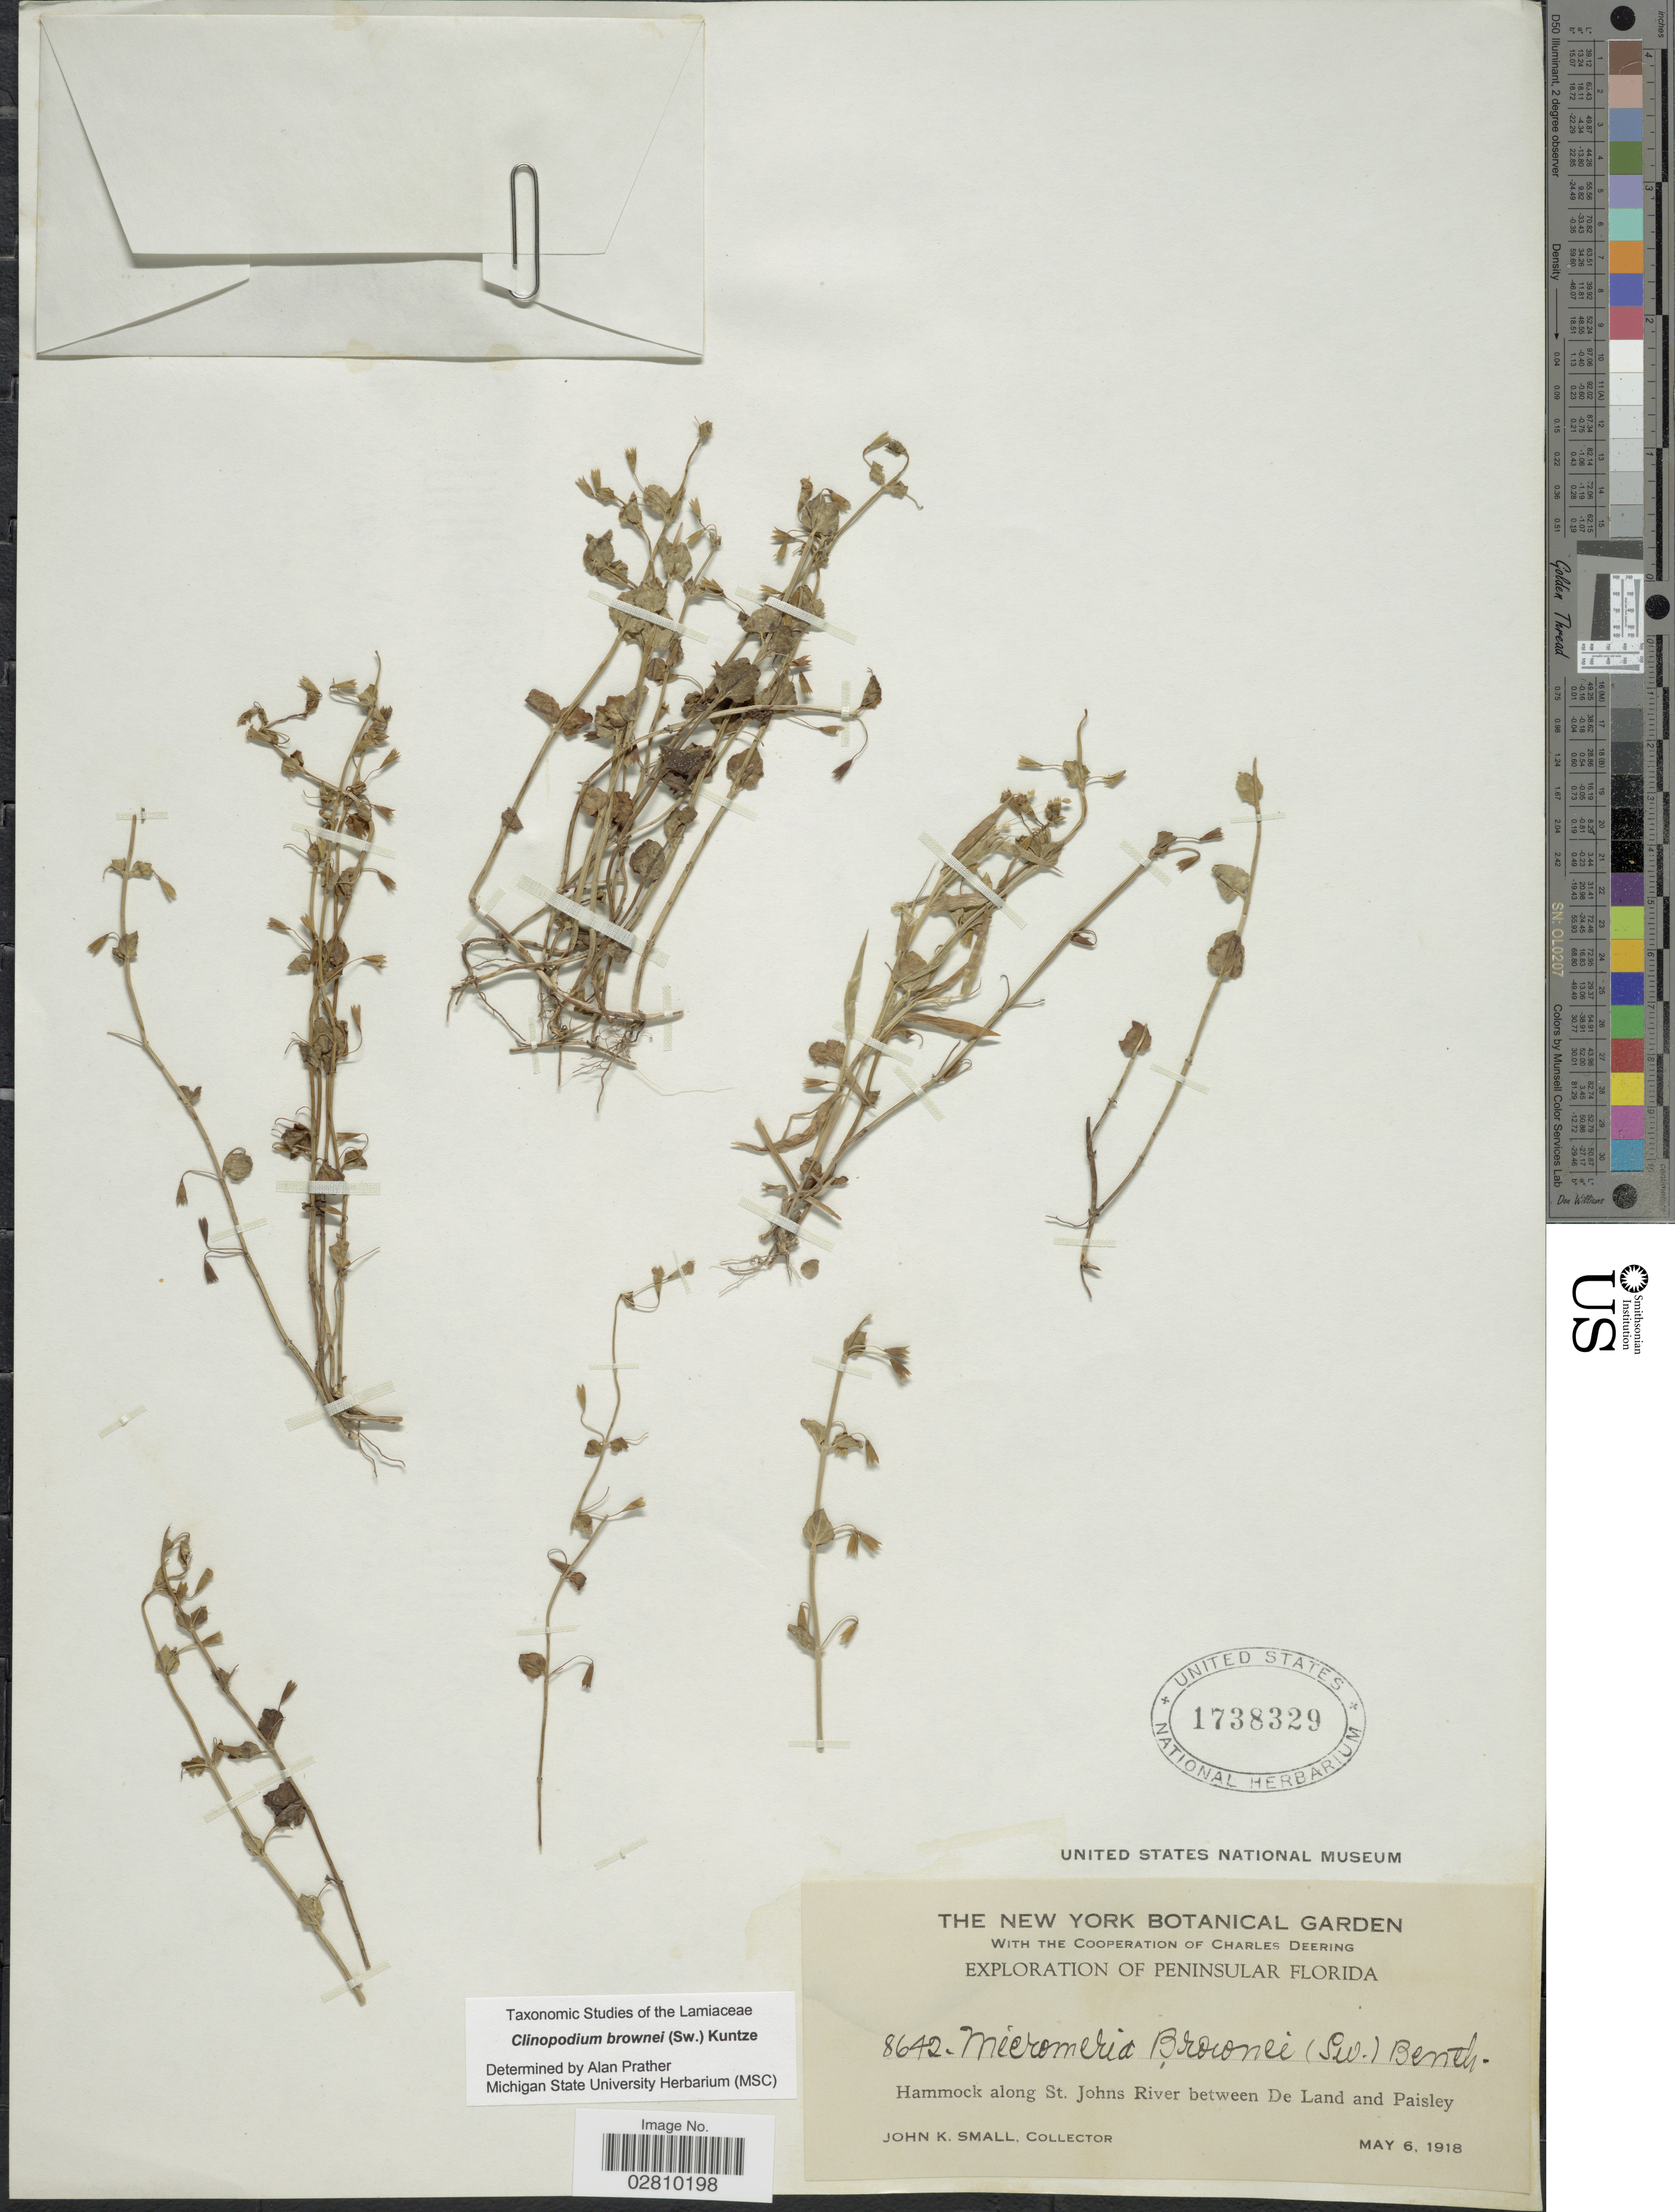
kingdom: Plantae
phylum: Tracheophyta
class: Magnoliopsida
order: Lamiales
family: Lamiaceae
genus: Clinopodium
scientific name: Clinopodium brownei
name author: (Sw.) Kuntze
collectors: J. K. Small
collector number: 8642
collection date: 1918-05-06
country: United States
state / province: Florida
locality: Peninsular Florida. Hammock along St. Johns River between De Land and Paisley.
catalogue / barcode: US 1738329